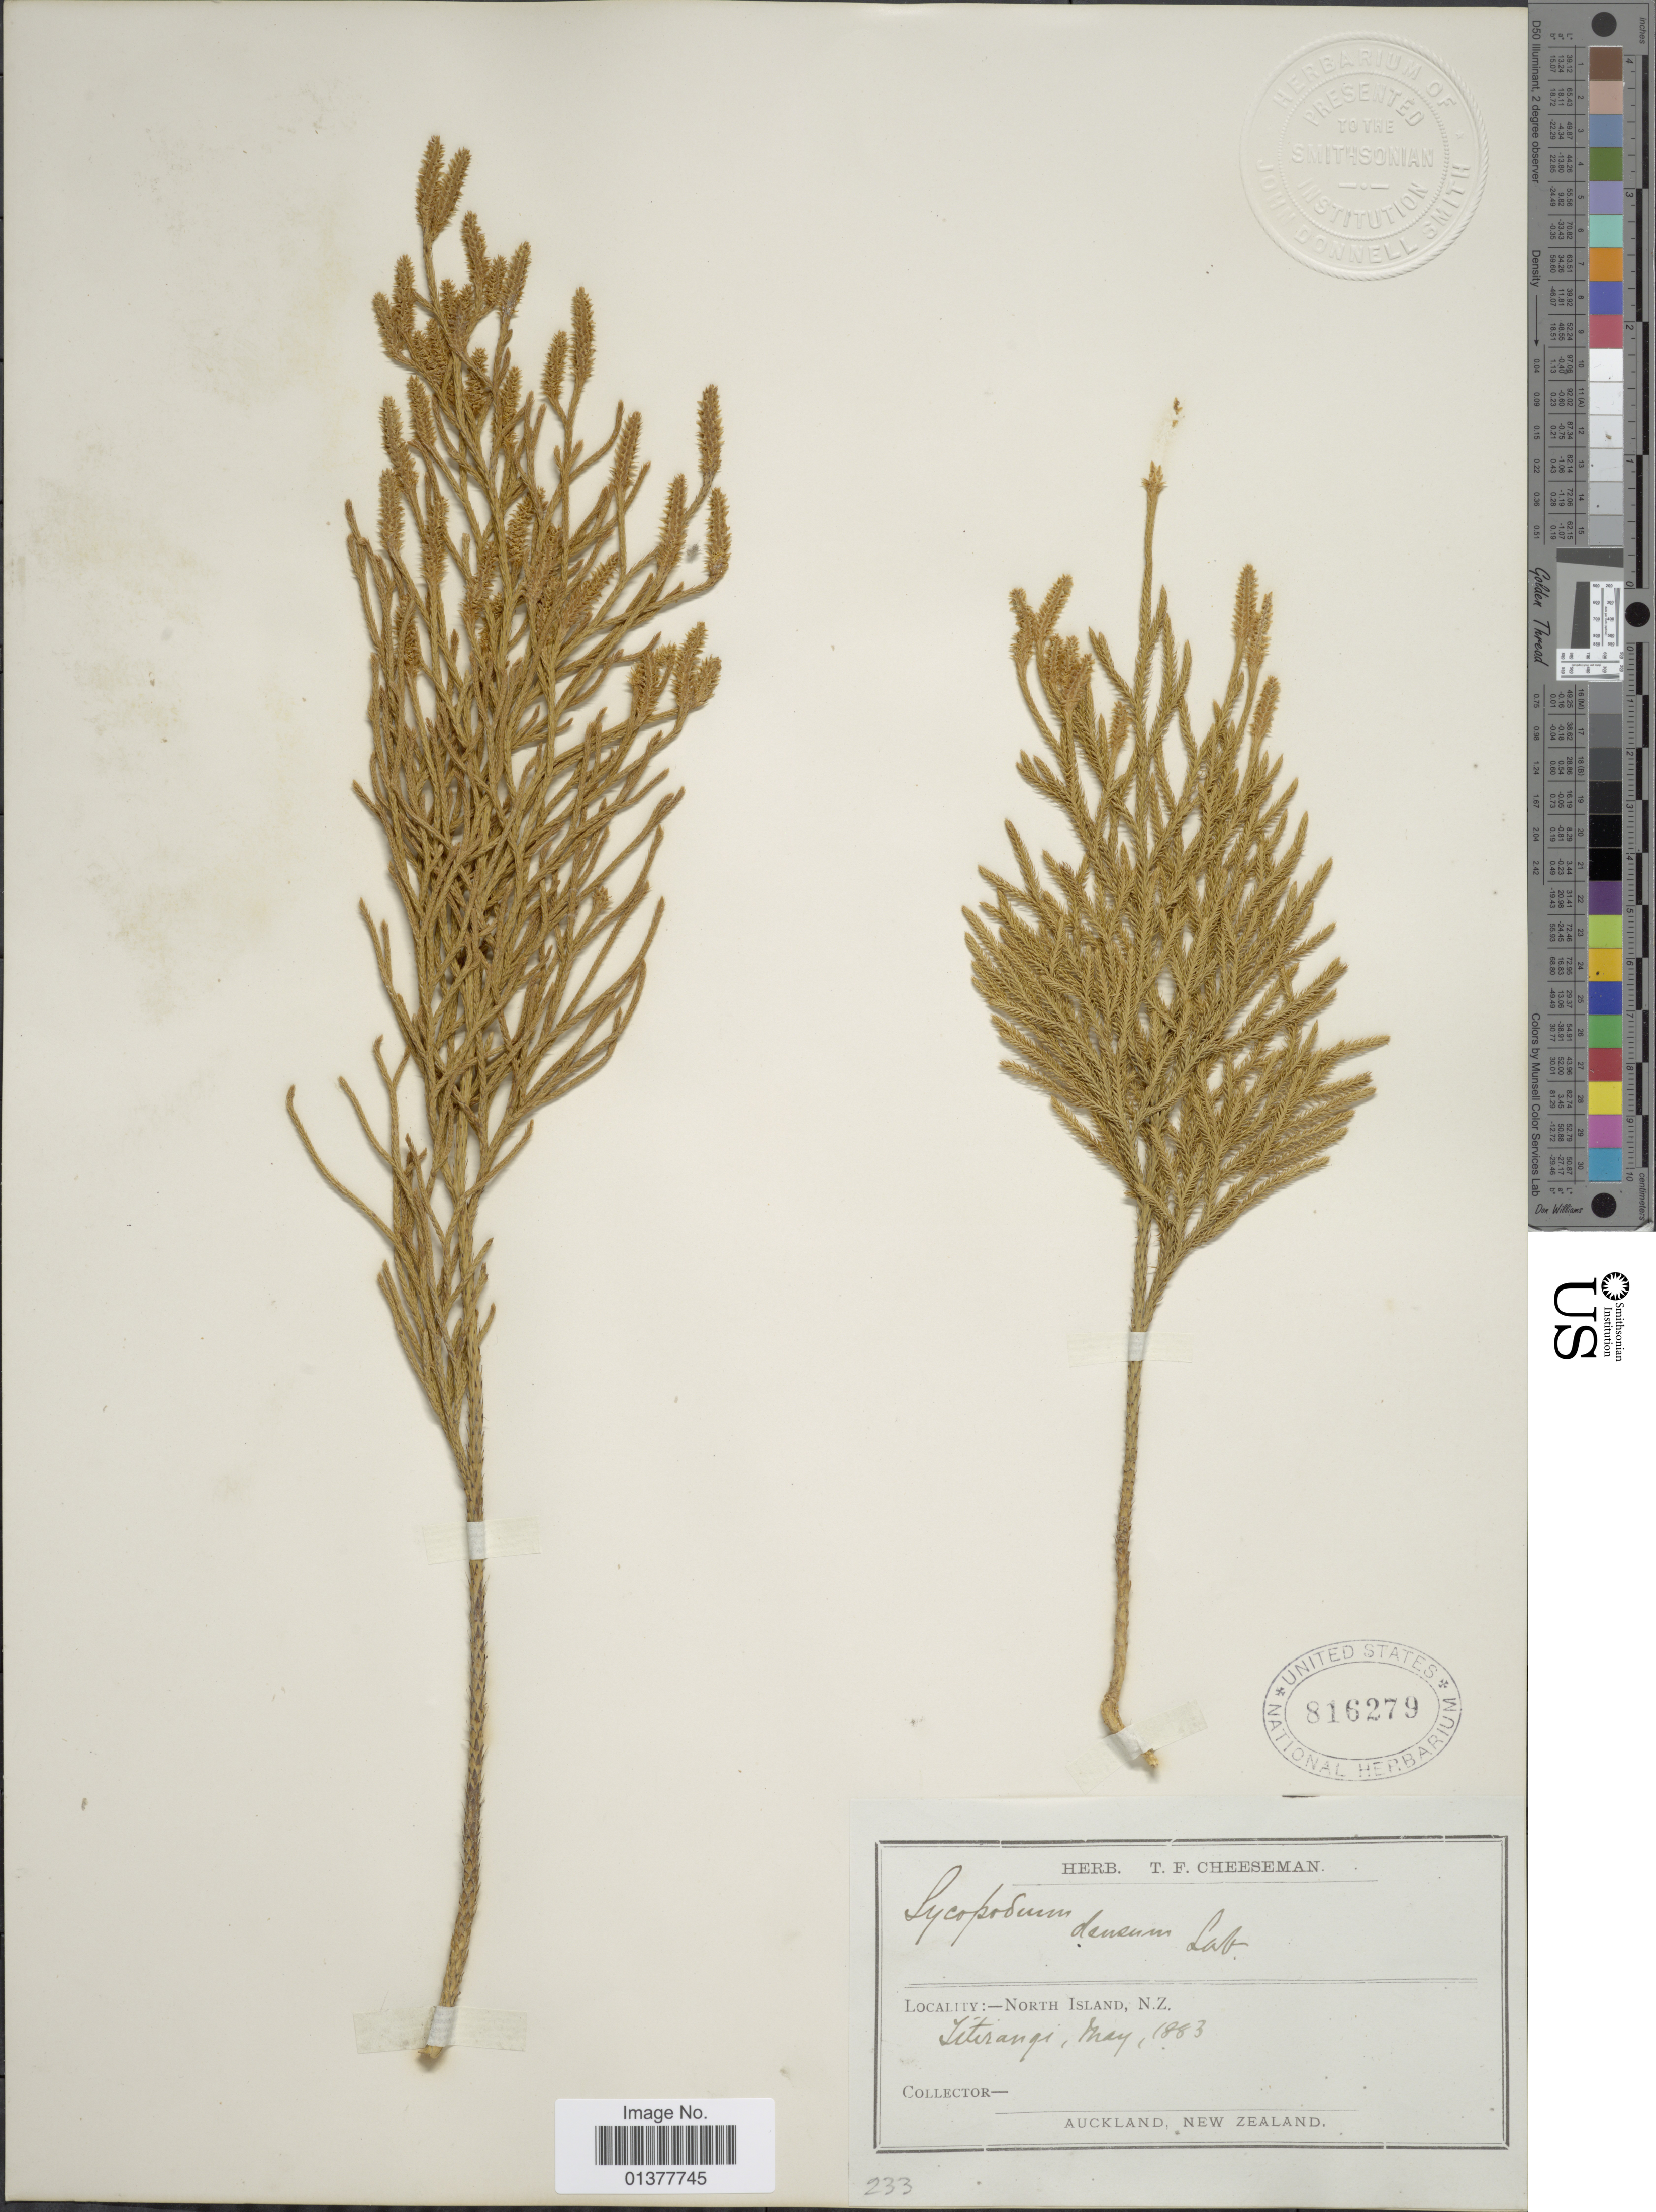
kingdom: Plantae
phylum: Tracheophyta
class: Lycopodiopsida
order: Lycopodiales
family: Lycopodiaceae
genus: Pseudolycopodium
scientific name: Pseudolycopodium densum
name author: (Rothm.) Holub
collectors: T. F. Cheeseman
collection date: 1883-05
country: New Zealand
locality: North Island, Titirangi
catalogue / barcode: US 816279